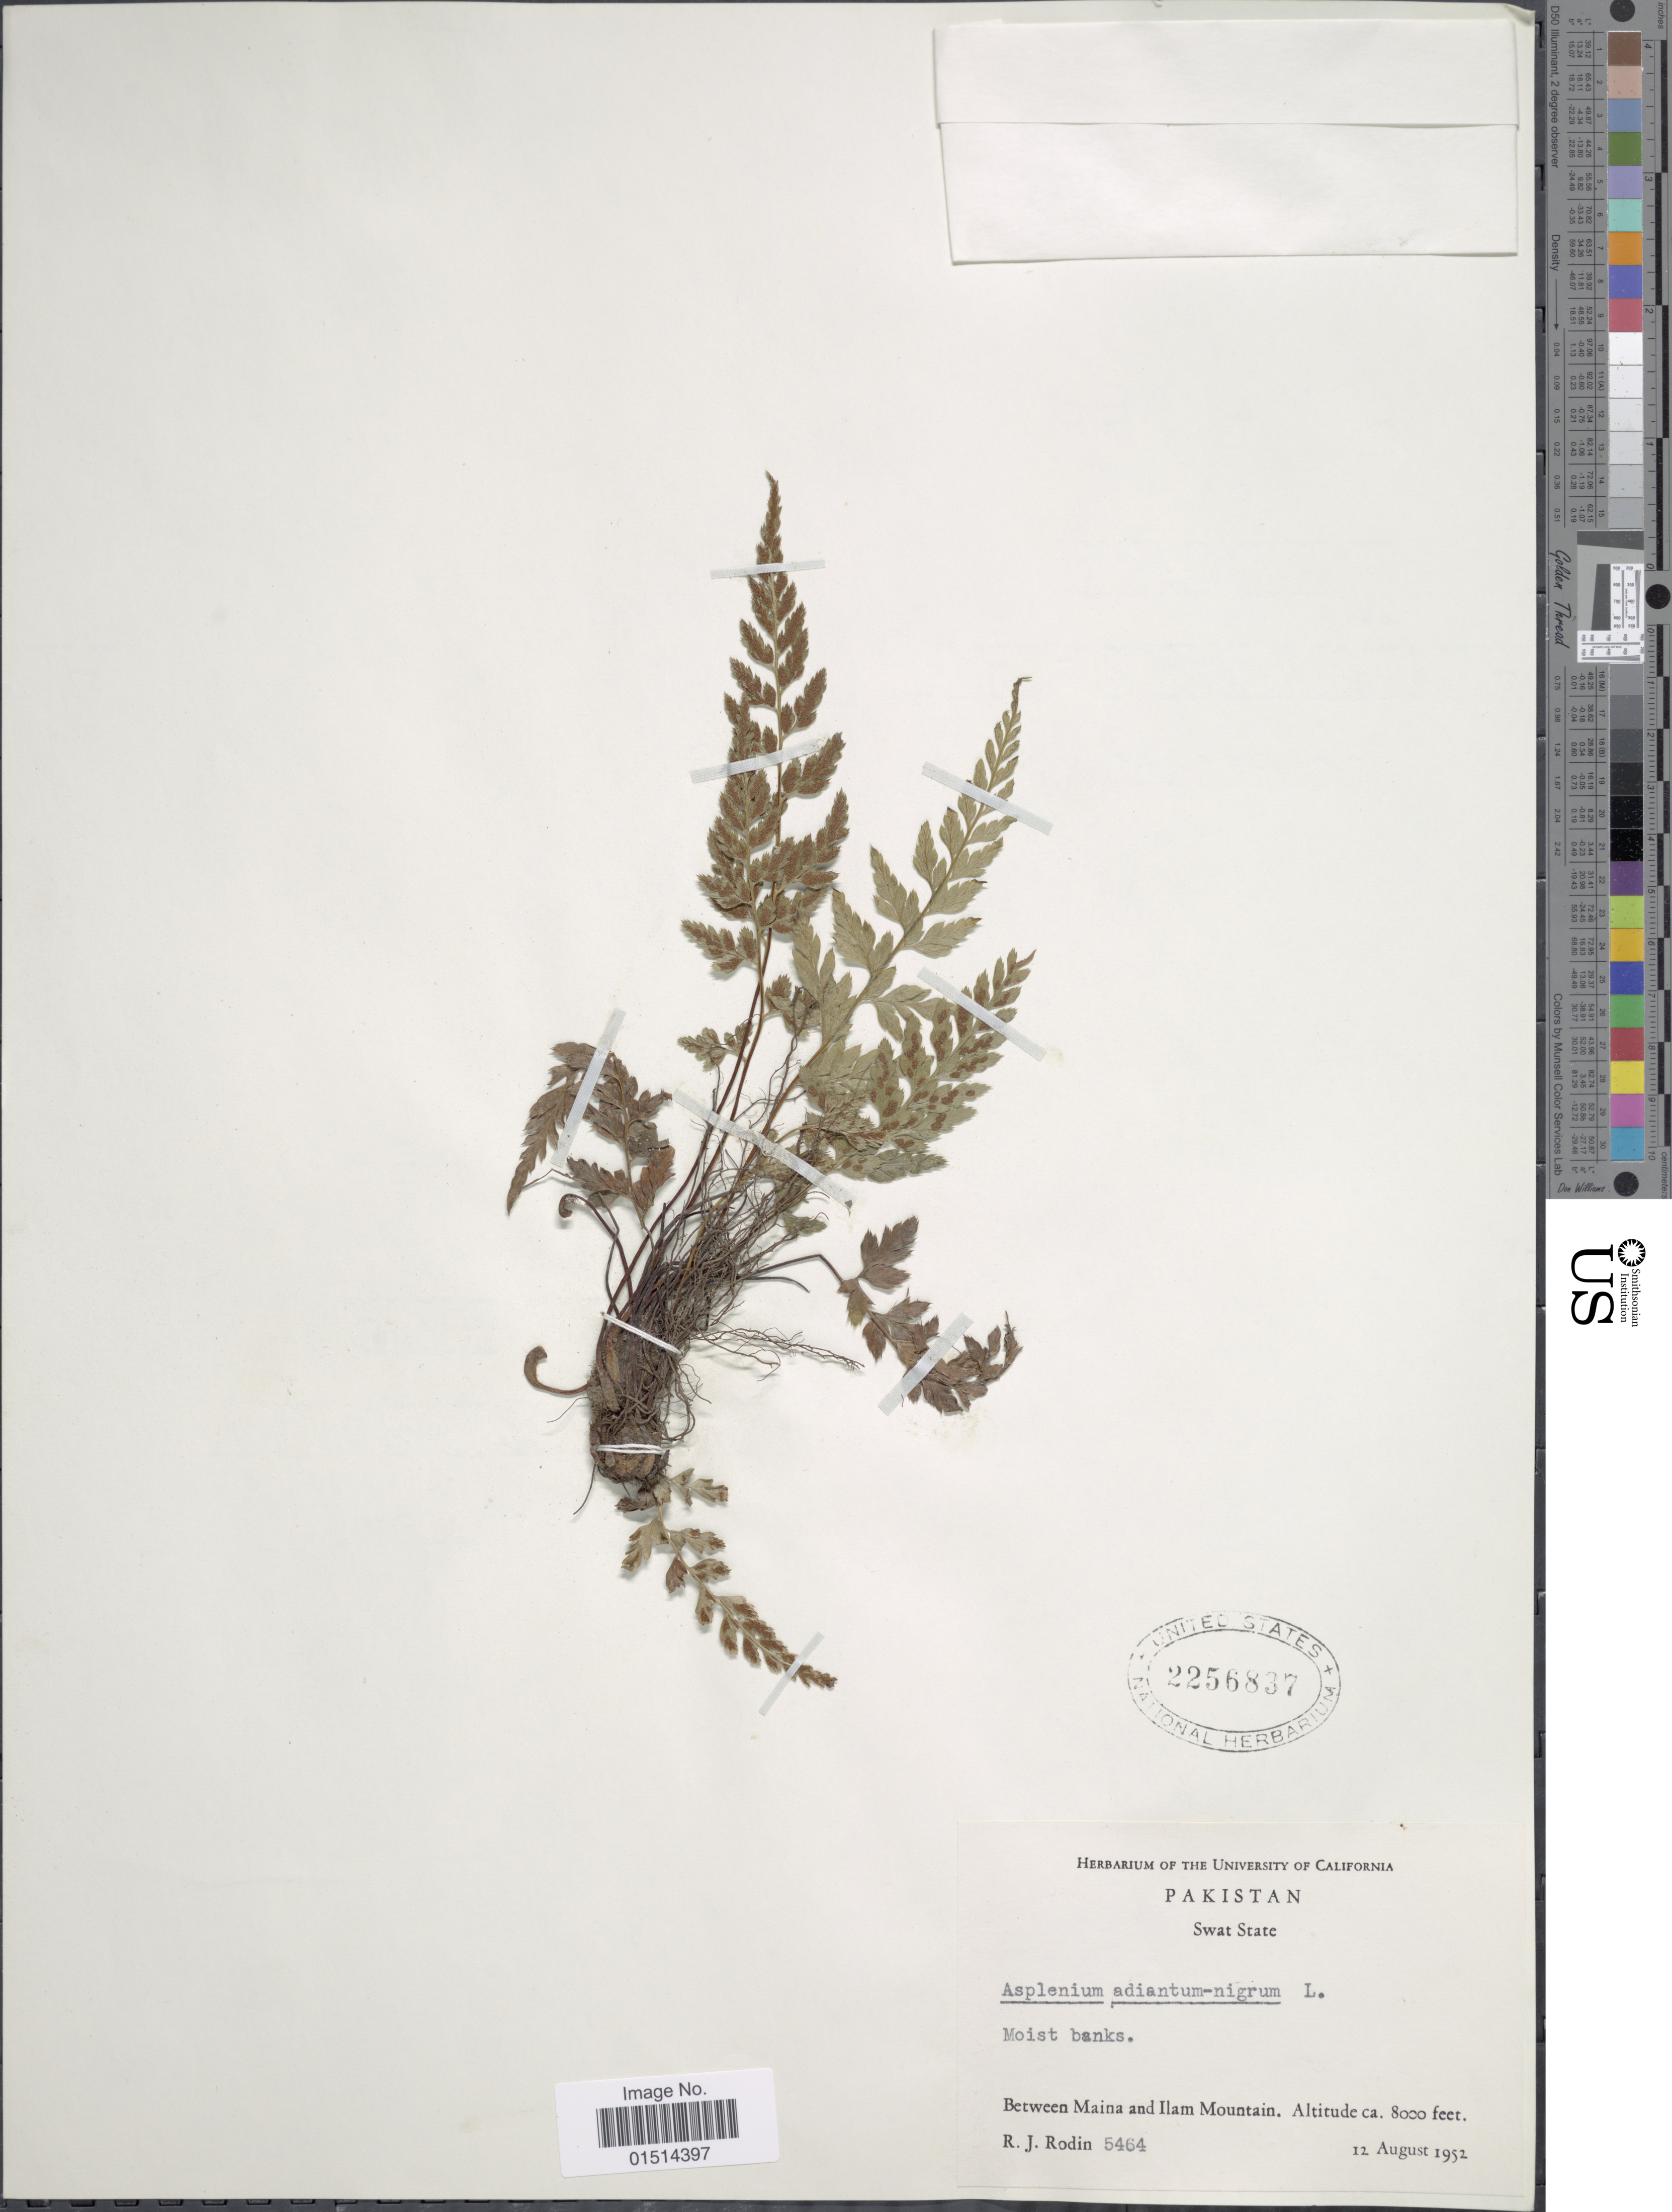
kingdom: Plantae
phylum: Tracheophyta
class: Polypodiopsida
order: Polypodiales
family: Aspleniaceae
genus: Asplenium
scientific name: Asplenium adiantum-nigrum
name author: L.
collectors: R. J. Rodin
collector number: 5464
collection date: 1952-08-12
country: Pakistan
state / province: Khyber Pakhtunkhwa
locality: Pakistan, Swat State, between Maina and Ilam Mountain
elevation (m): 2438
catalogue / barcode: US 2256837